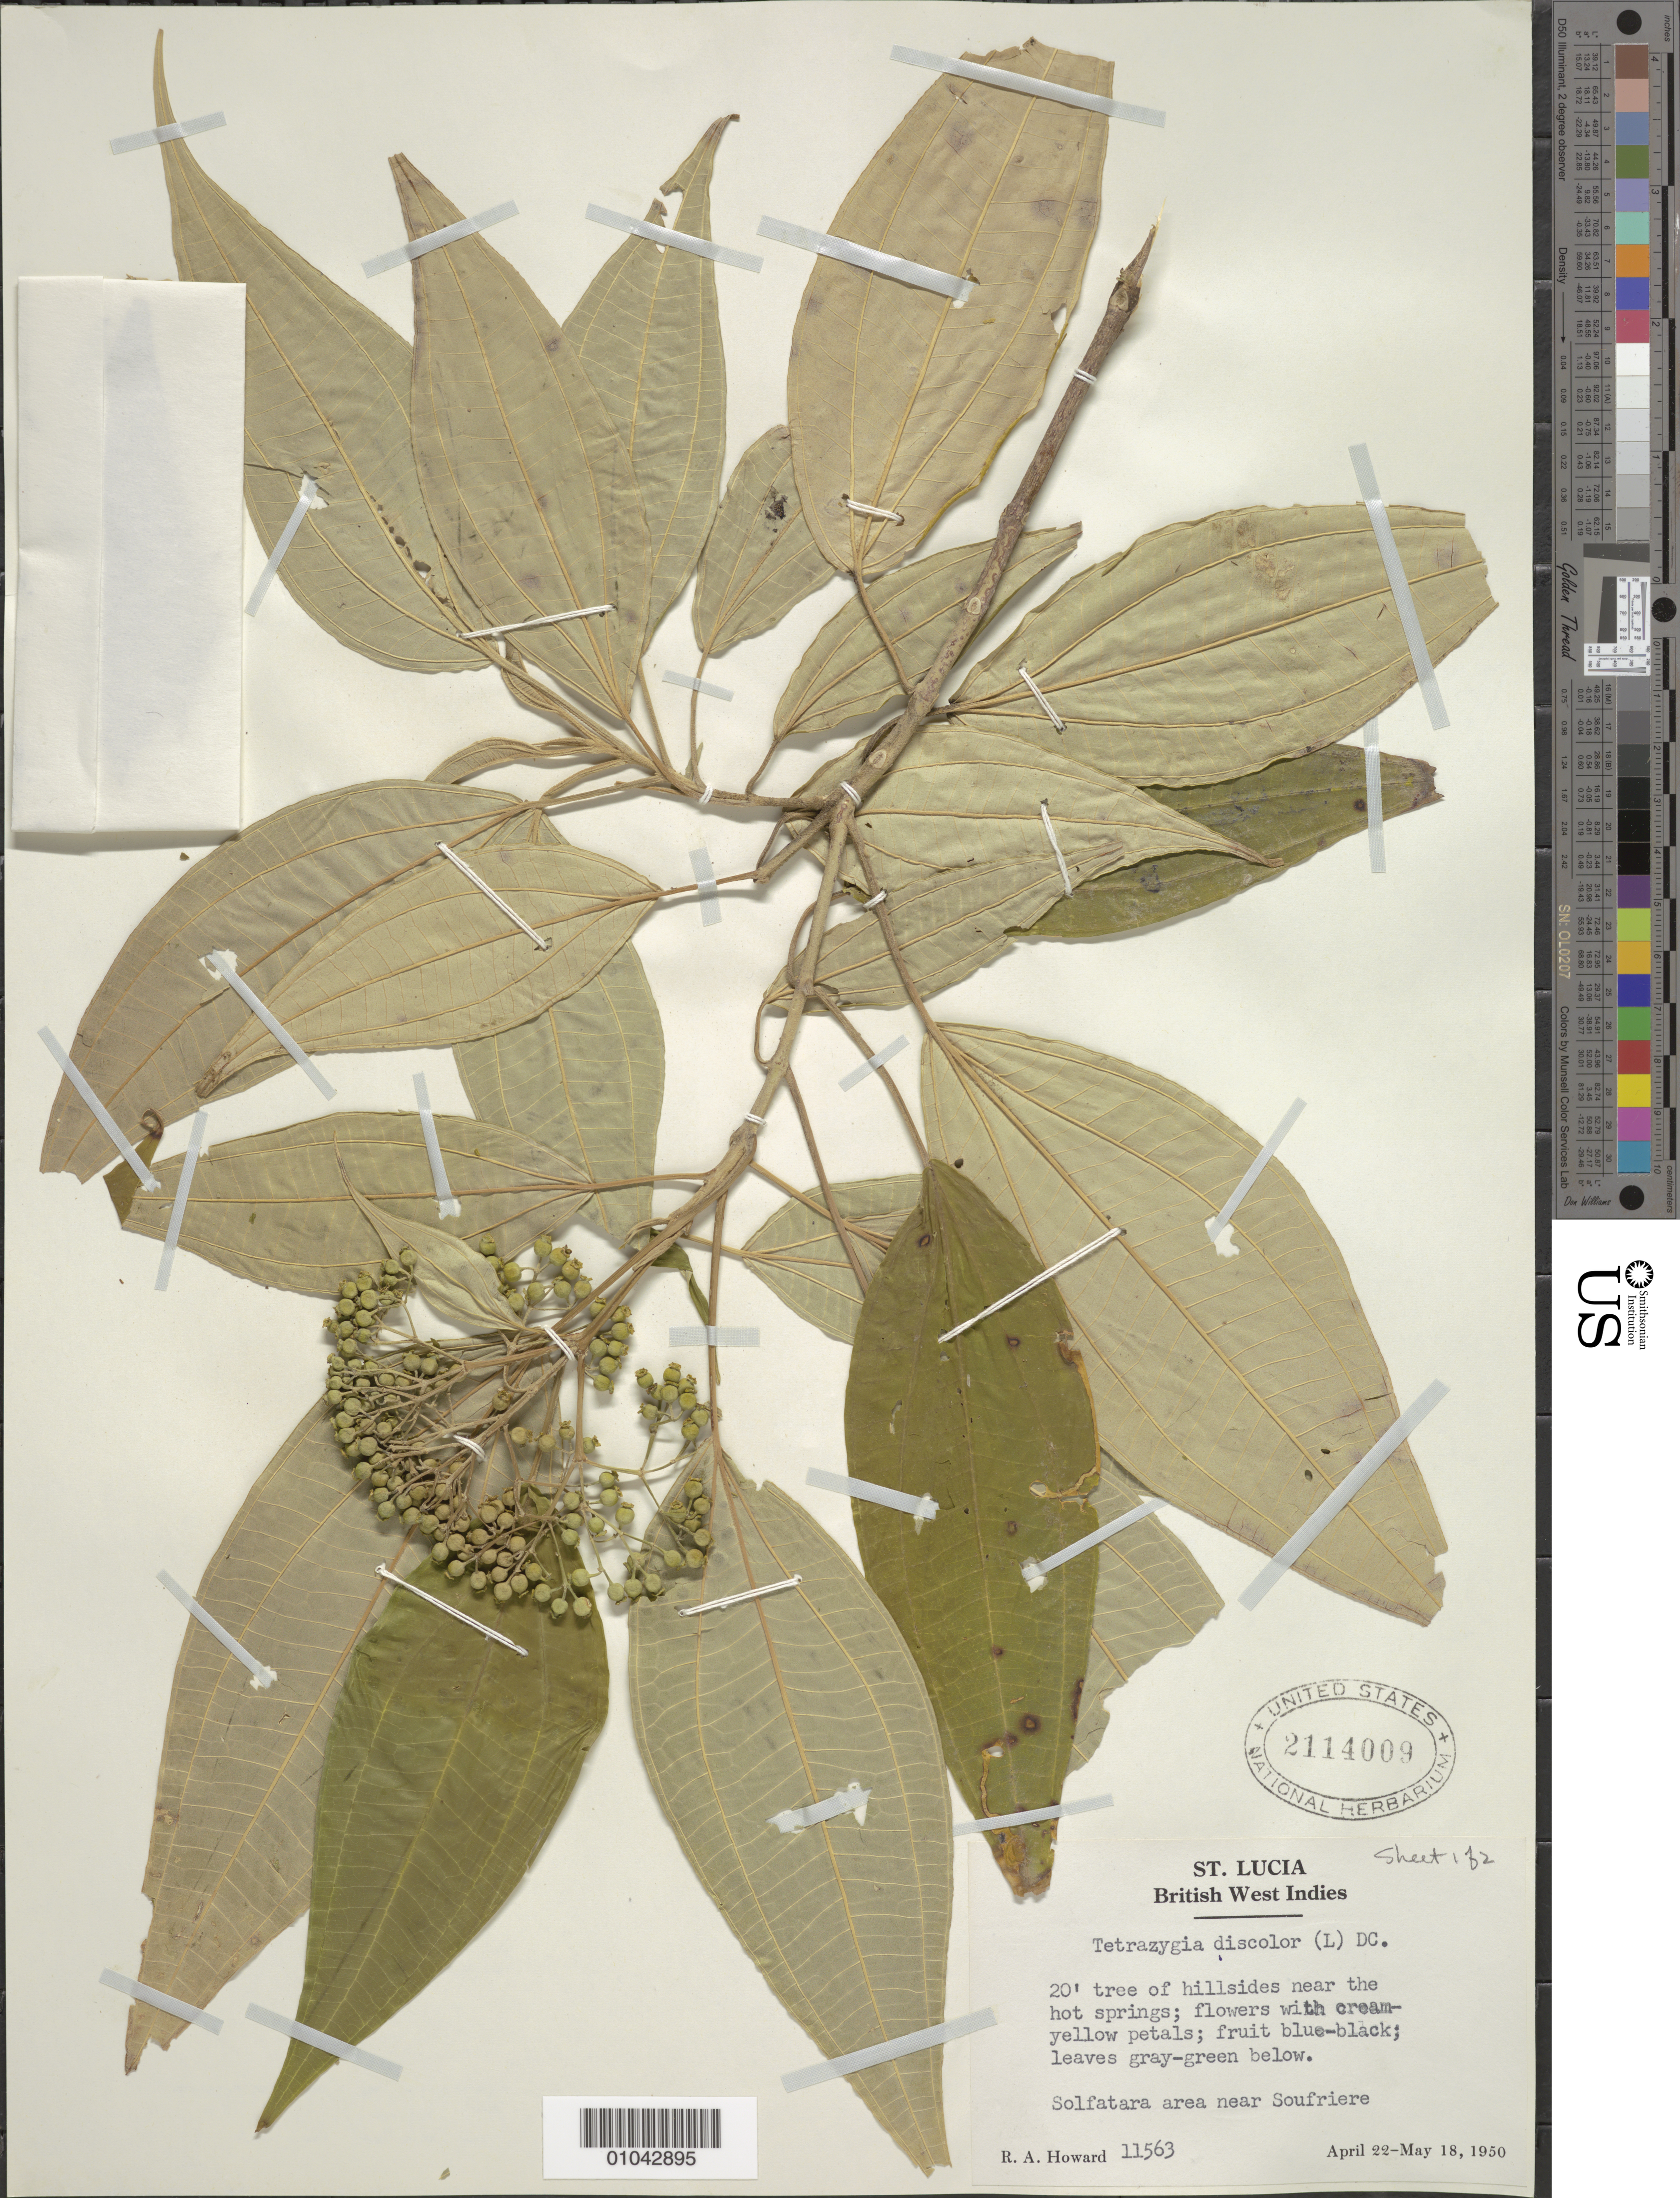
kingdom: Plantae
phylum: Tracheophyta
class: Magnoliopsida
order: Myrtales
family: Melastomataceae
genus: Tetrazygia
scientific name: Tetrazygia discolor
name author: (L.) DC.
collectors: R. A. Howard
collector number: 11563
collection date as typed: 22 Apr 1950 to 18 May 1950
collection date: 1950-04-22/1950-05-18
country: St. Lucia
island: St. Lucia I.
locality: Solfatara area near Soufriere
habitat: Hillsides near the hot springs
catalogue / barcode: US 2114009